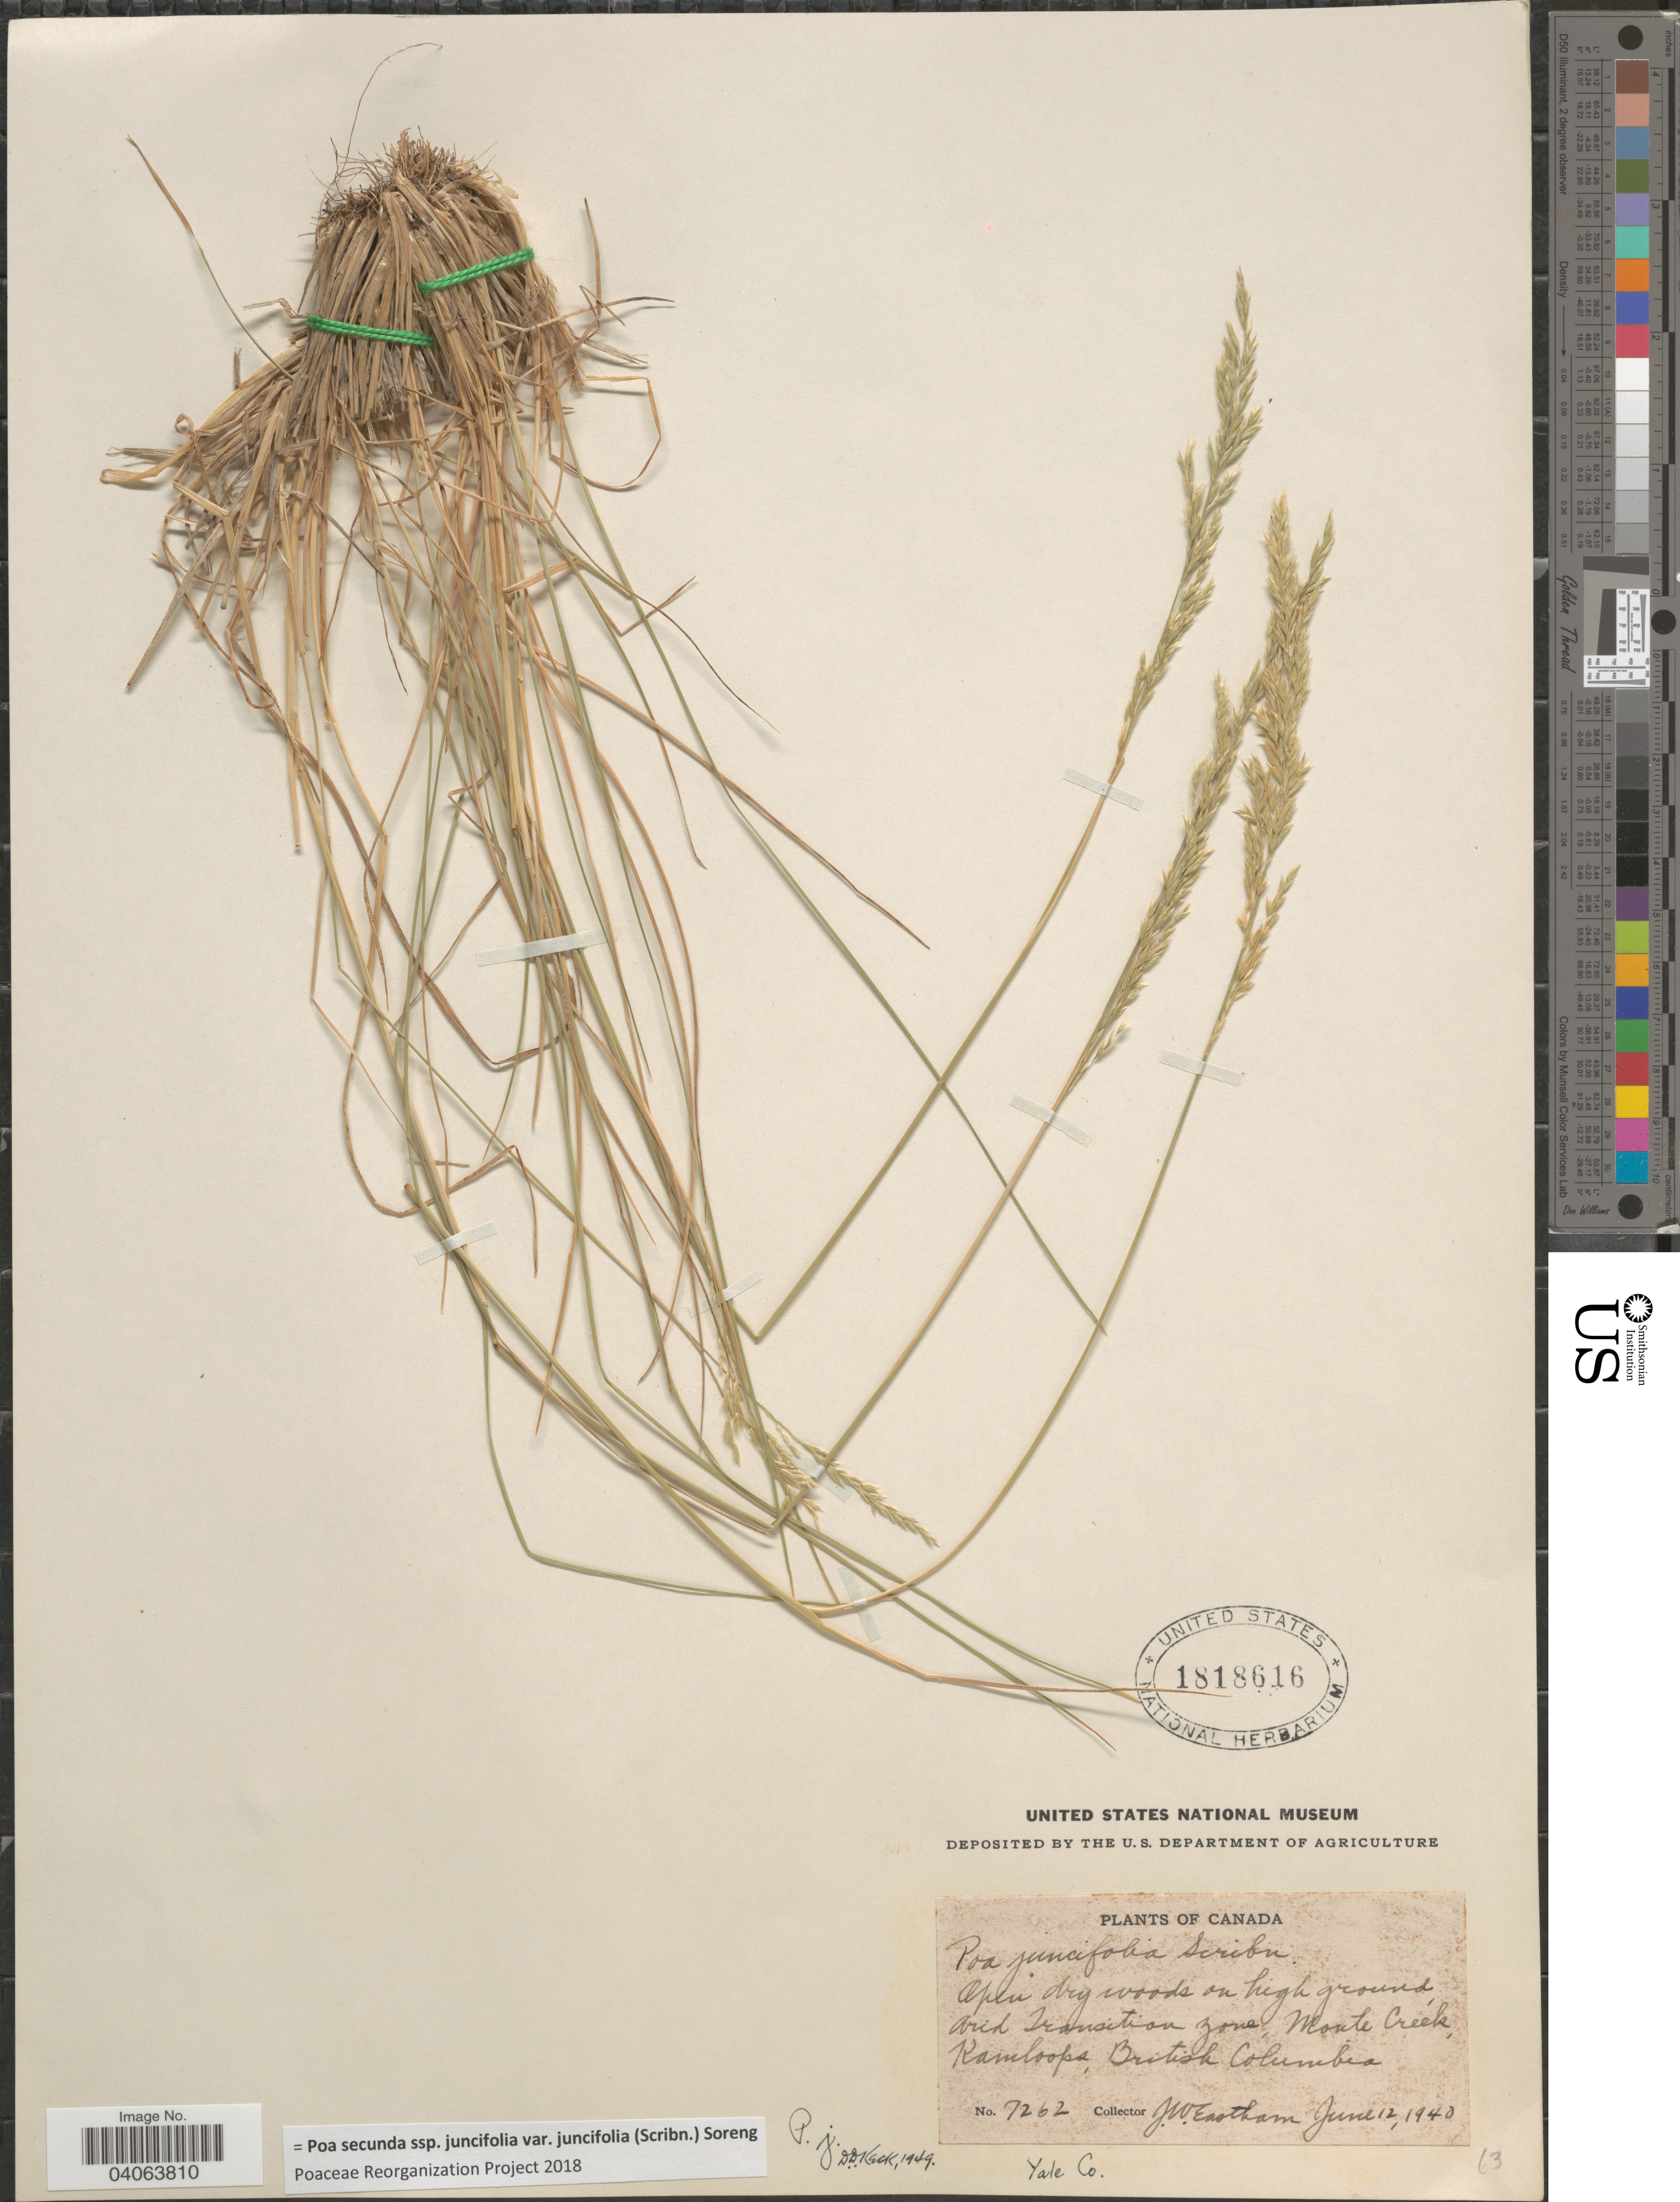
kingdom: Plantae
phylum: Tracheophyta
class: Liliopsida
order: Poales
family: Poaceae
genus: Poa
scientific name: Poa secunda subsp. juncifolia var. juncifolia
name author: (Scribn.) Soreng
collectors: J. Eastham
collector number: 7262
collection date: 1940-06-12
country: Canada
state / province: British Columbia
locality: Open dry woods on high ground Arid Transition Zone, Monte Creek, Kamloops. Yale Co.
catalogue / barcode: US 1818616